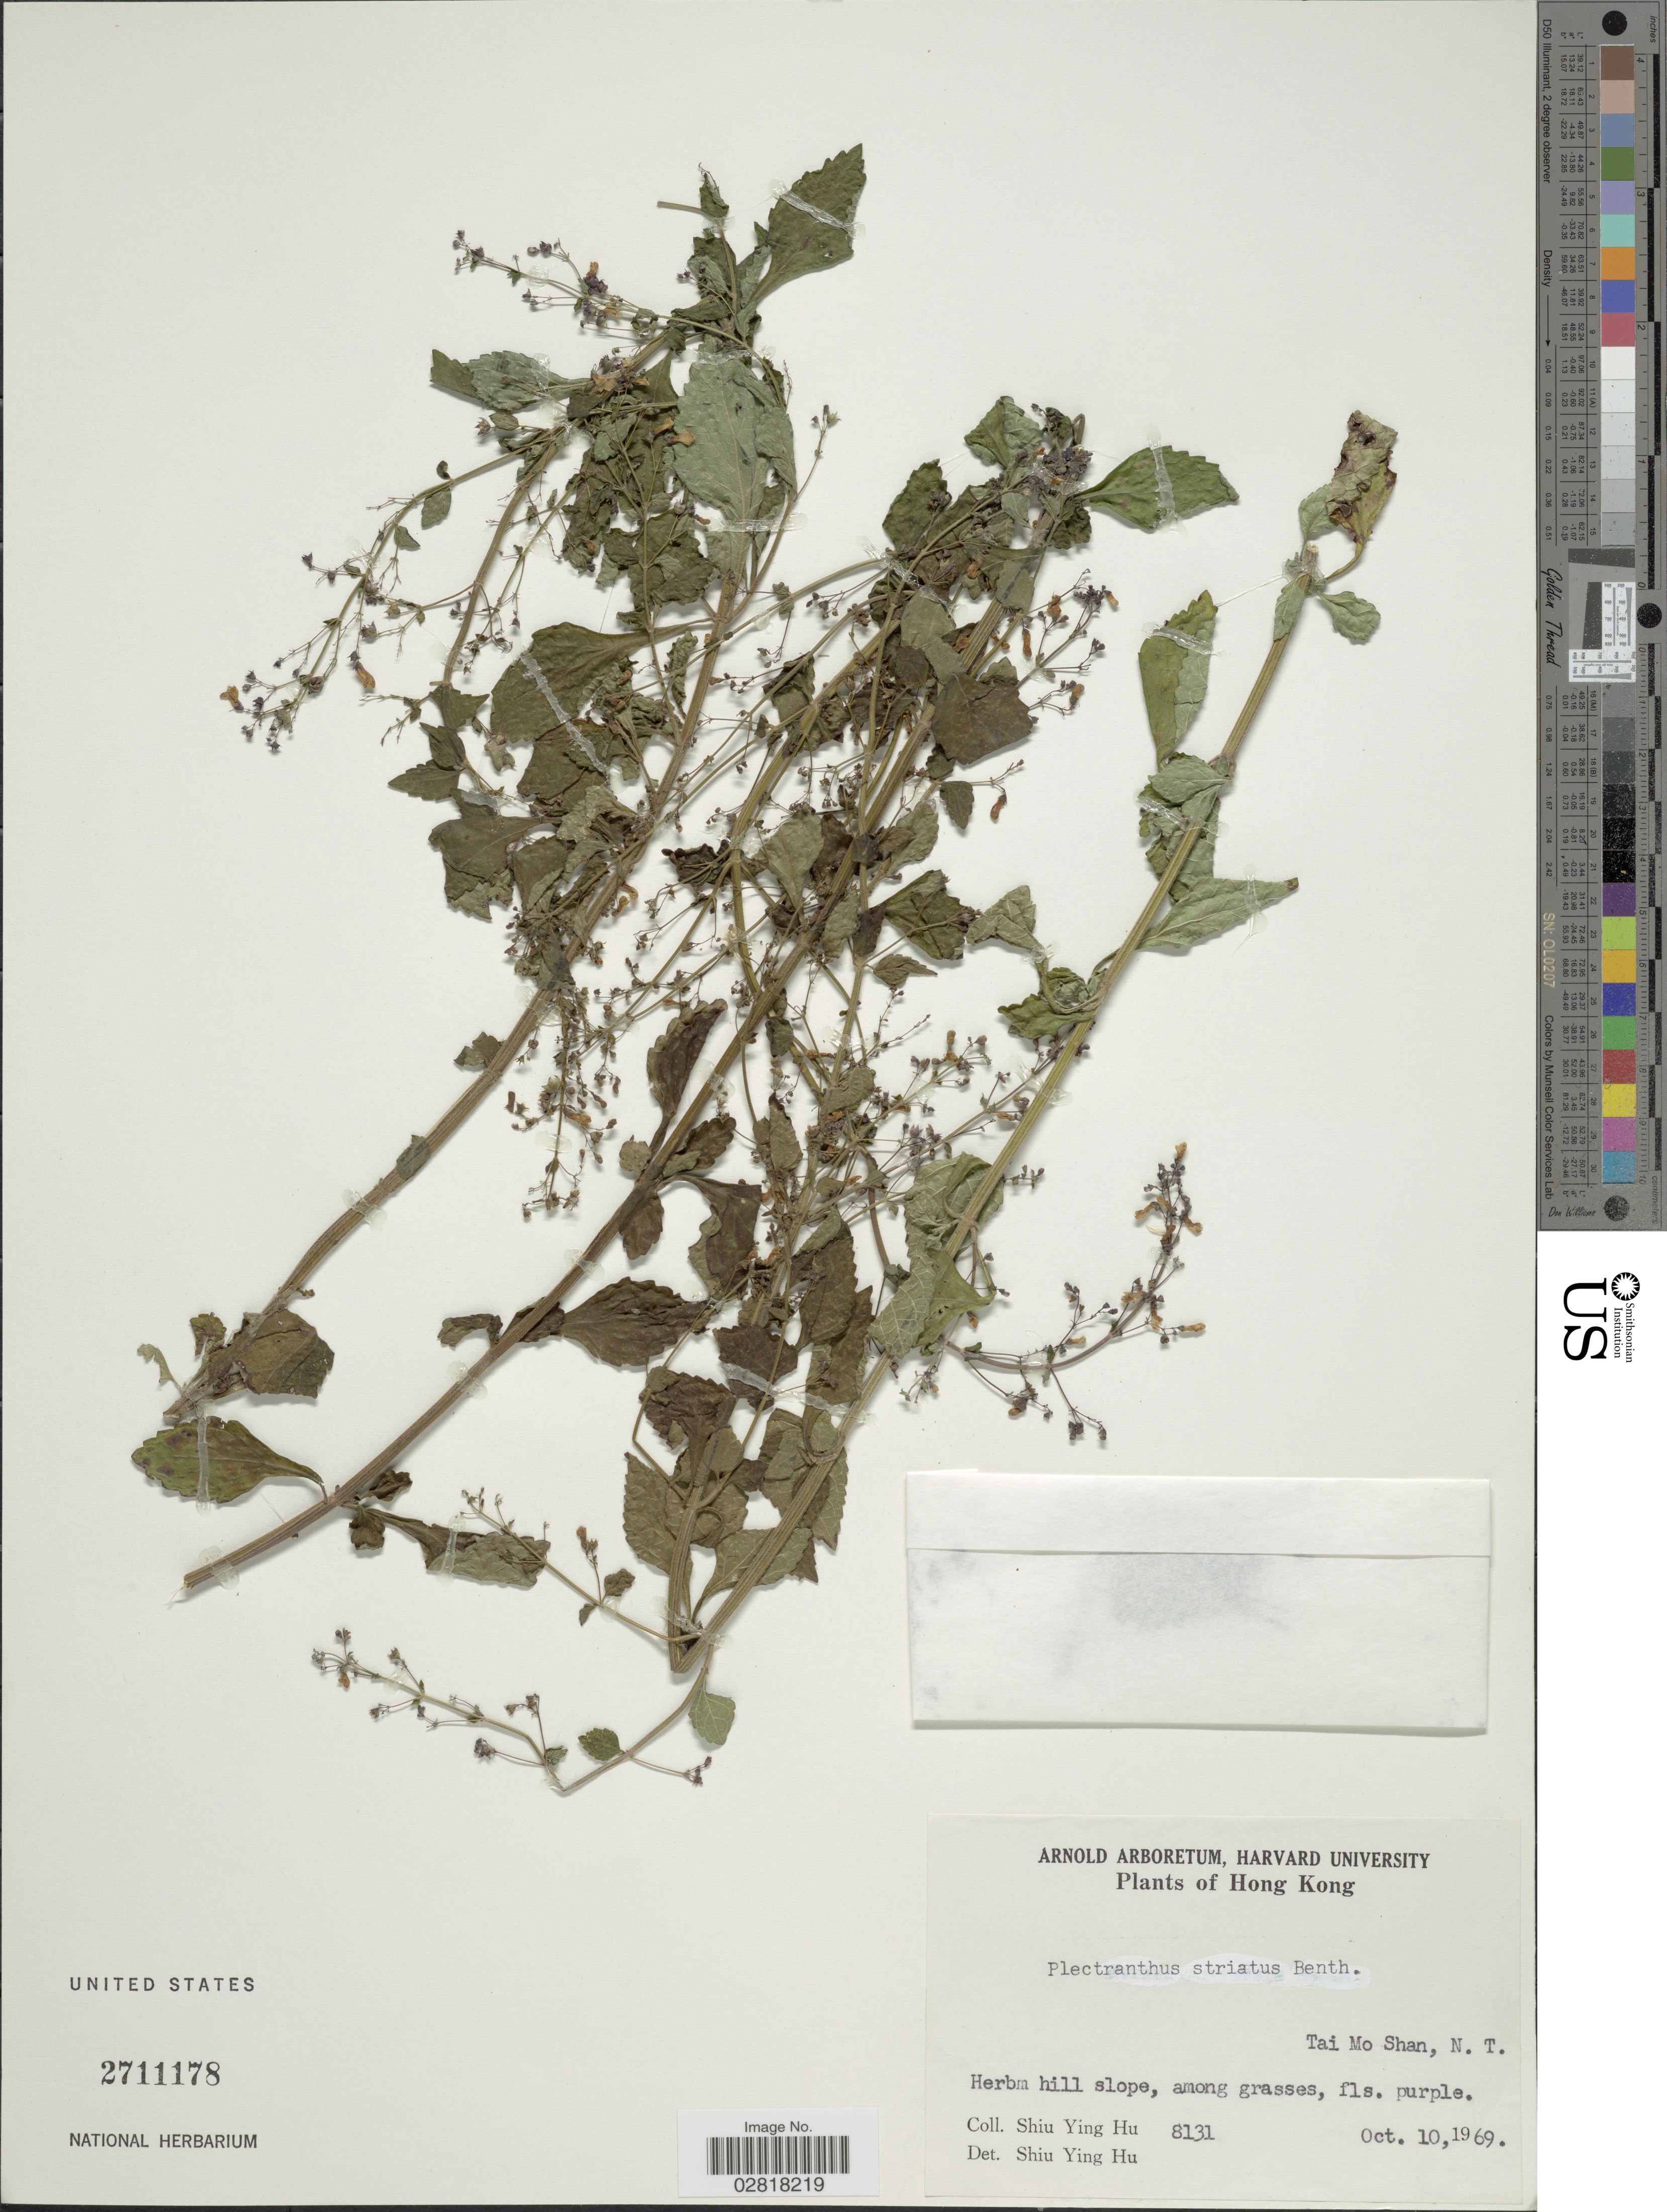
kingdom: Plantae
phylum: Tracheophyta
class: Magnoliopsida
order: Lamiales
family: Lamiaceae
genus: Plectranthus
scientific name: Plectranthus striatus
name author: Benth.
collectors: S. Y. Hu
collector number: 8131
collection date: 1969-10-10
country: China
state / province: Hong Kong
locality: Tai Mo Shan, N. T.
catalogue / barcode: US 2711178